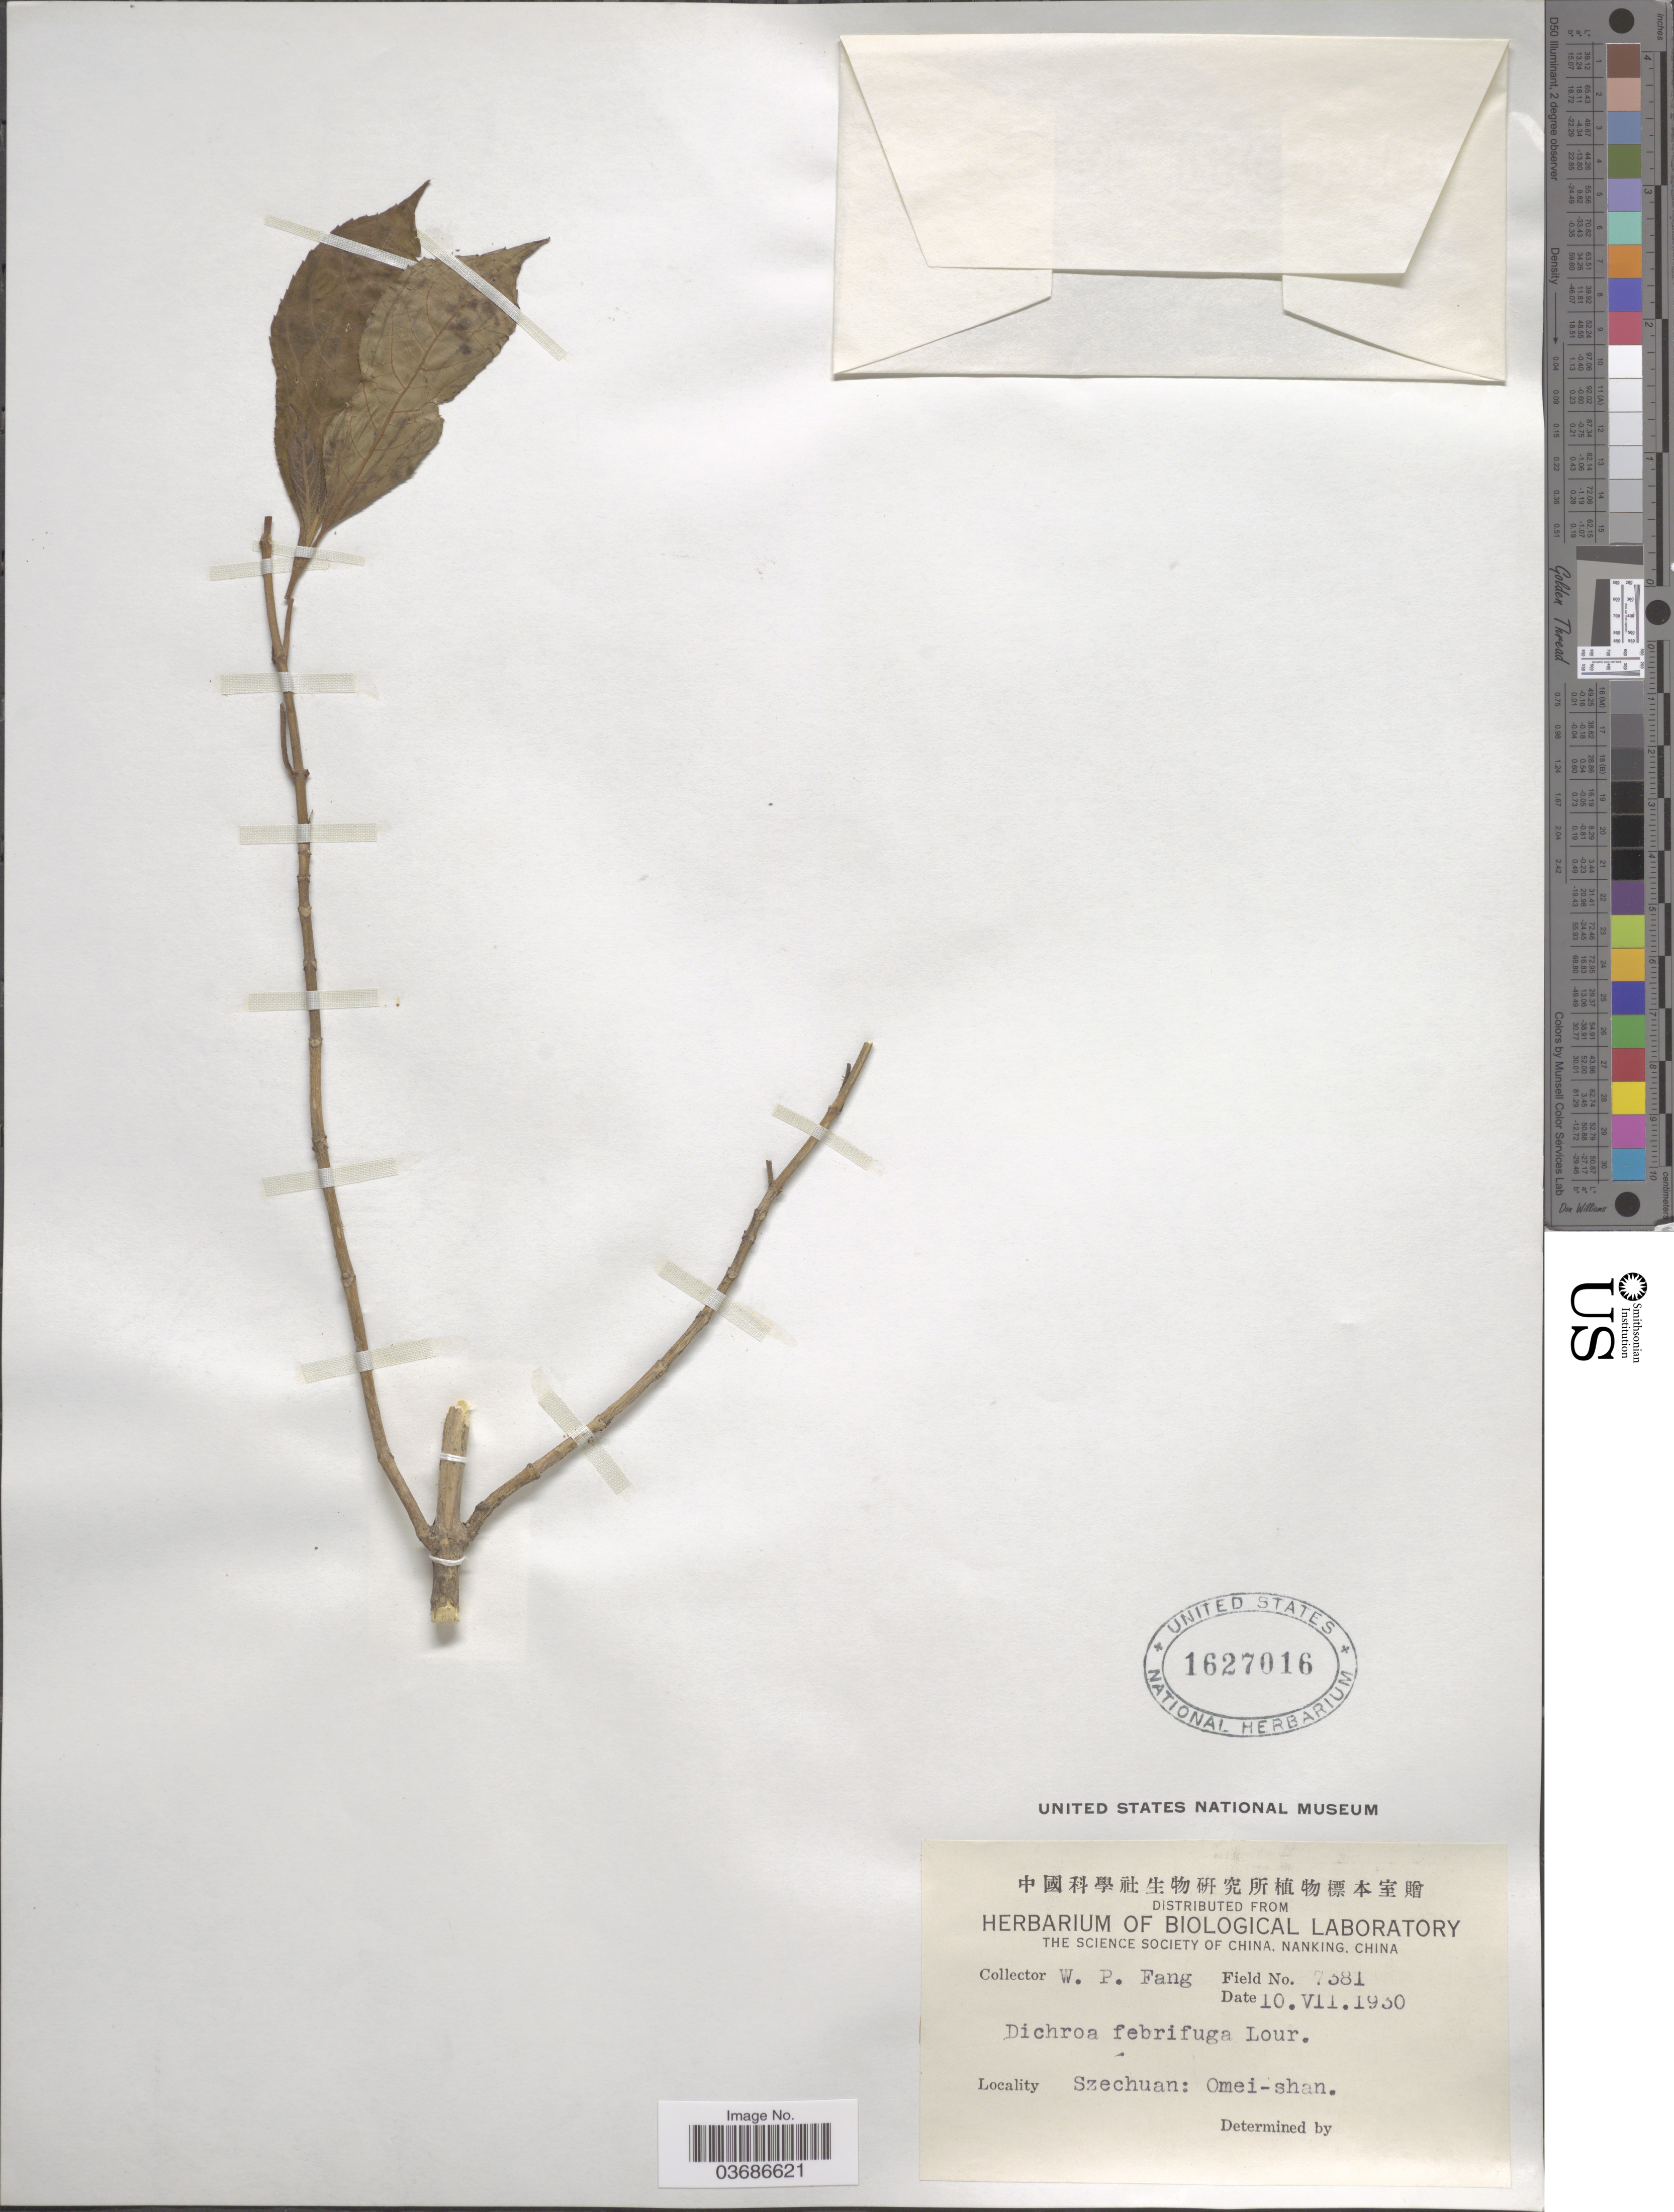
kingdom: Plantae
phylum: Tracheophyta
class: Magnoliopsida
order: Cornales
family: Hydrangeaceae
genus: Hydrangea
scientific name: Hydrangea febrifuga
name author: (Lour.) Y. De Smet & C. Granados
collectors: W. P. Fang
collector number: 7381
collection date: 1930-07-10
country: China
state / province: Sichuan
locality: Szechuan: Omei-shan.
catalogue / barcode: US 1627016